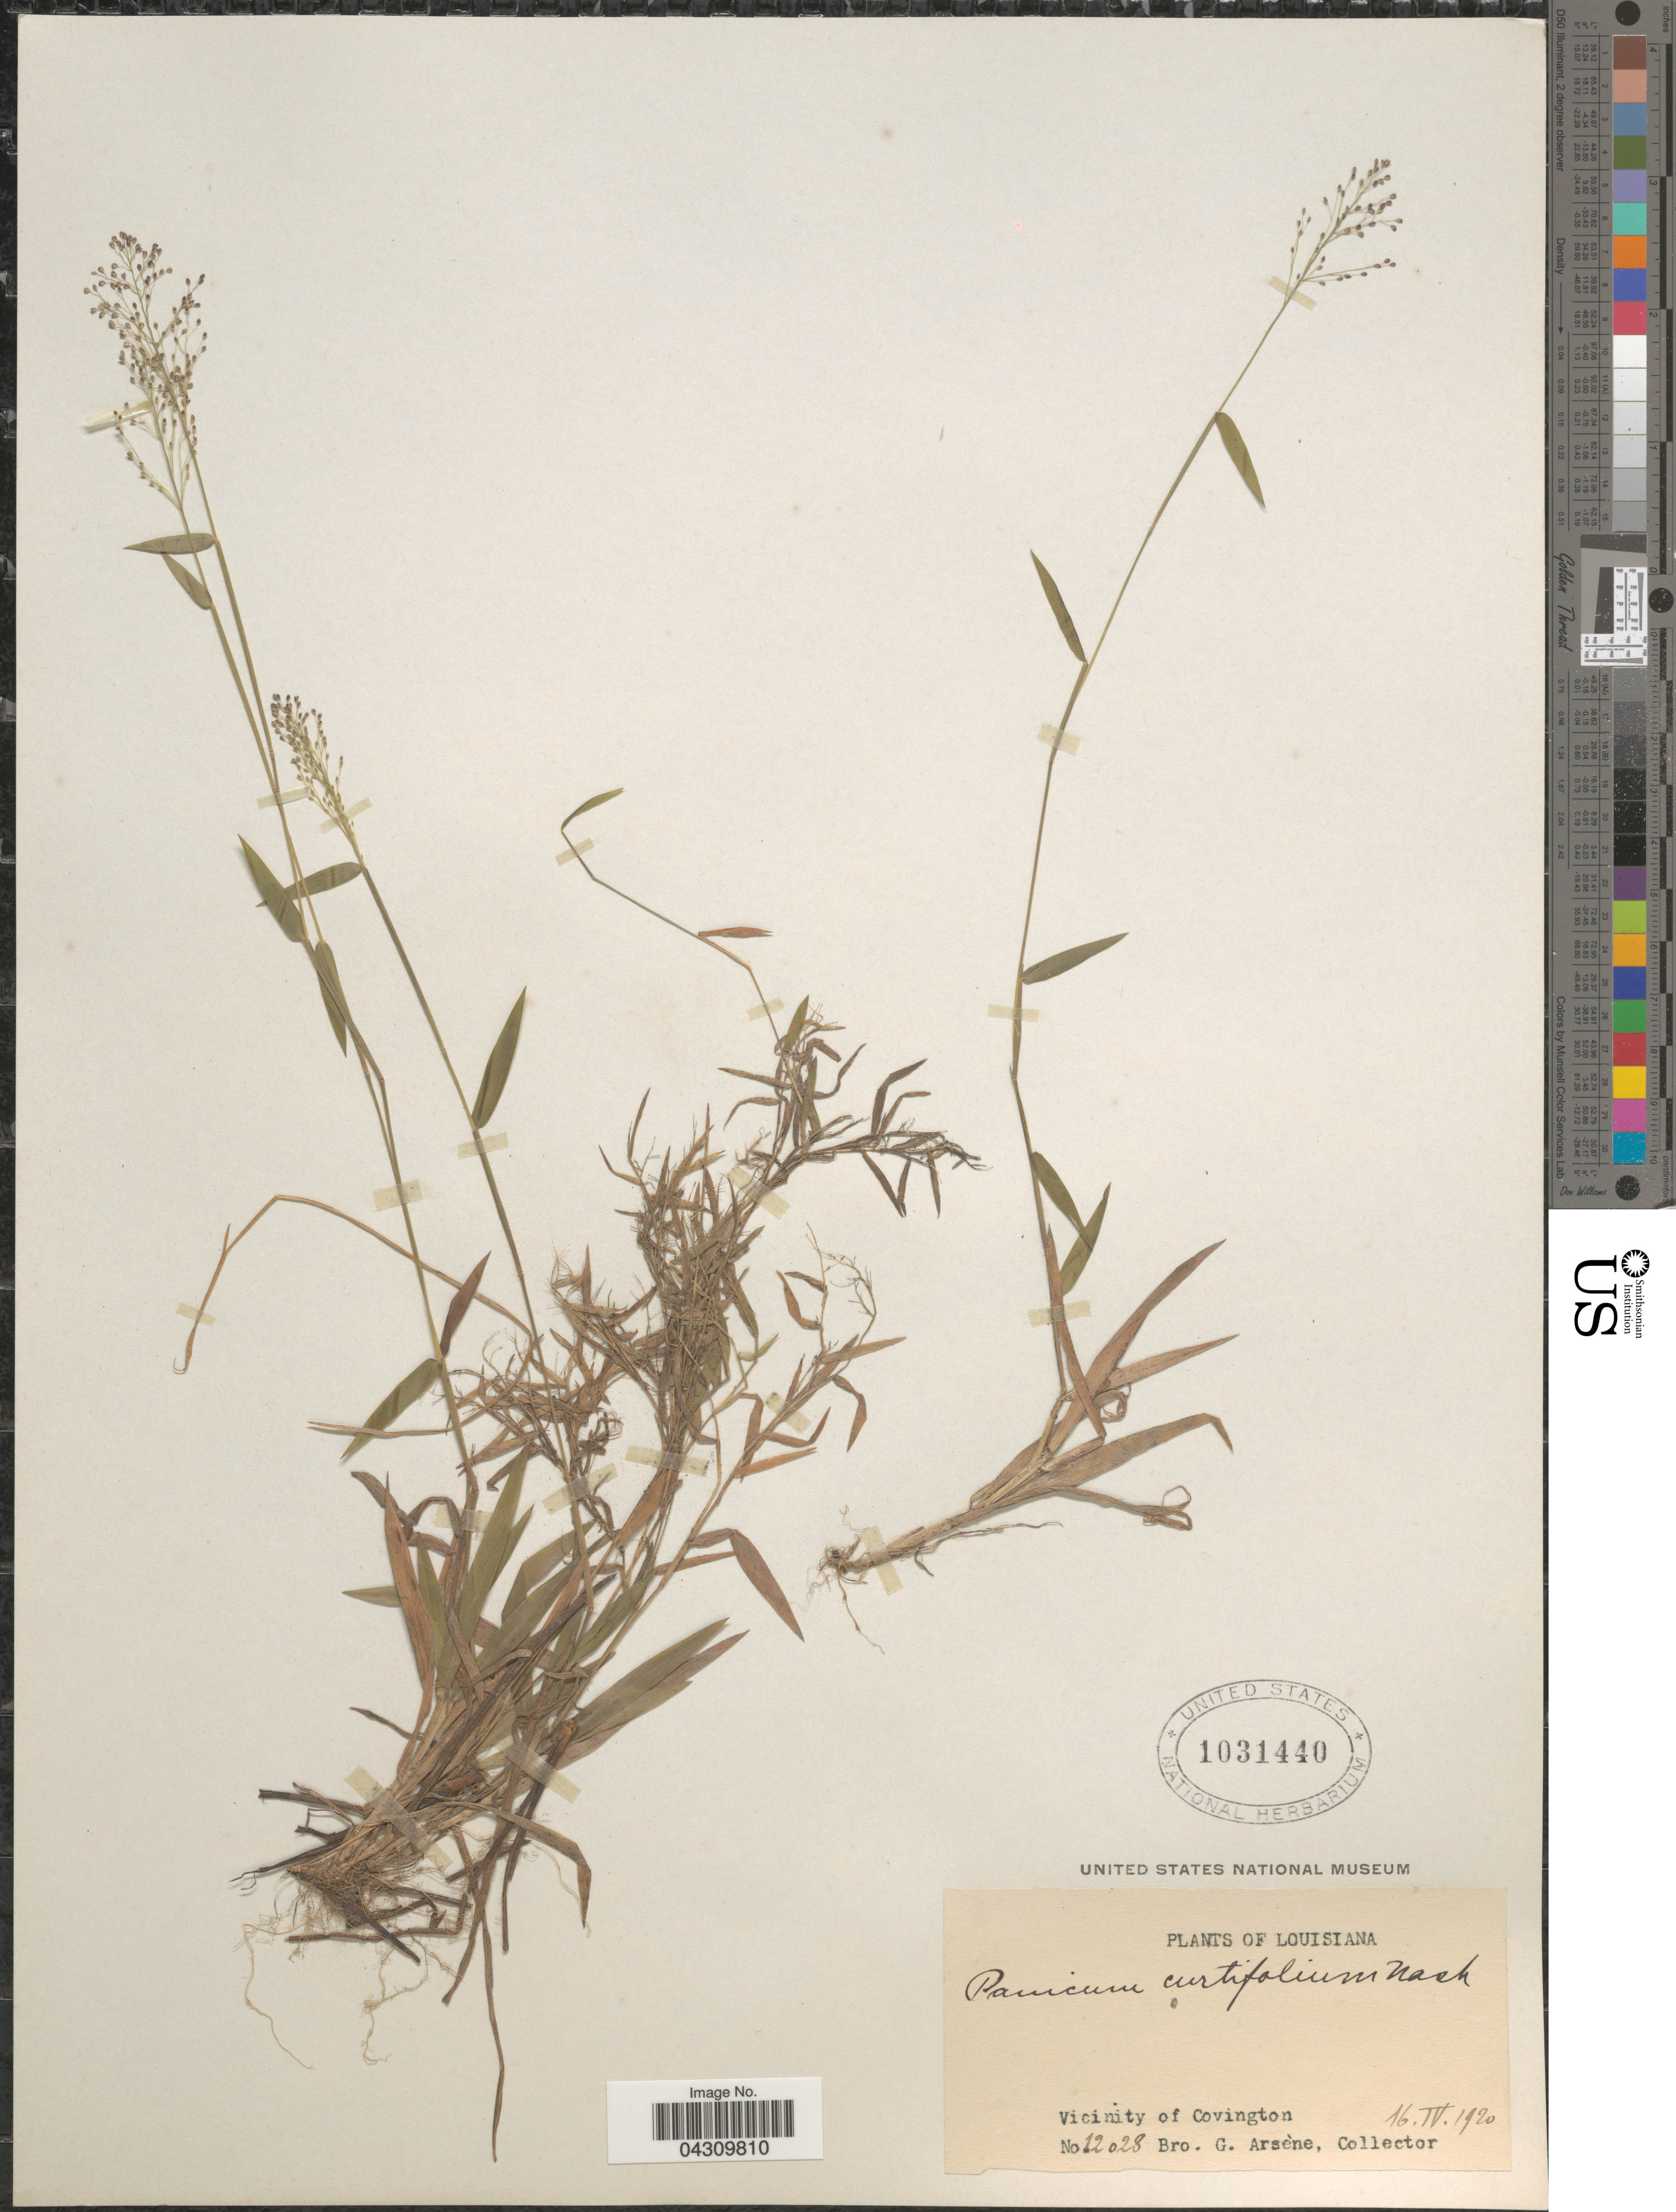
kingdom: Plantae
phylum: Tracheophyta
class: Liliopsida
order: Poales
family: Poaceae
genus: Dichanthelium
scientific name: Dichanthelium acuminatum var. acuminatum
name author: (Sw.) Gould & C.A. Clark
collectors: Bro. G. Arsène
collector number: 12028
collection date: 1920-04-16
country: United States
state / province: Louisiana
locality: Vicinity of Covington.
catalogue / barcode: US 1031440